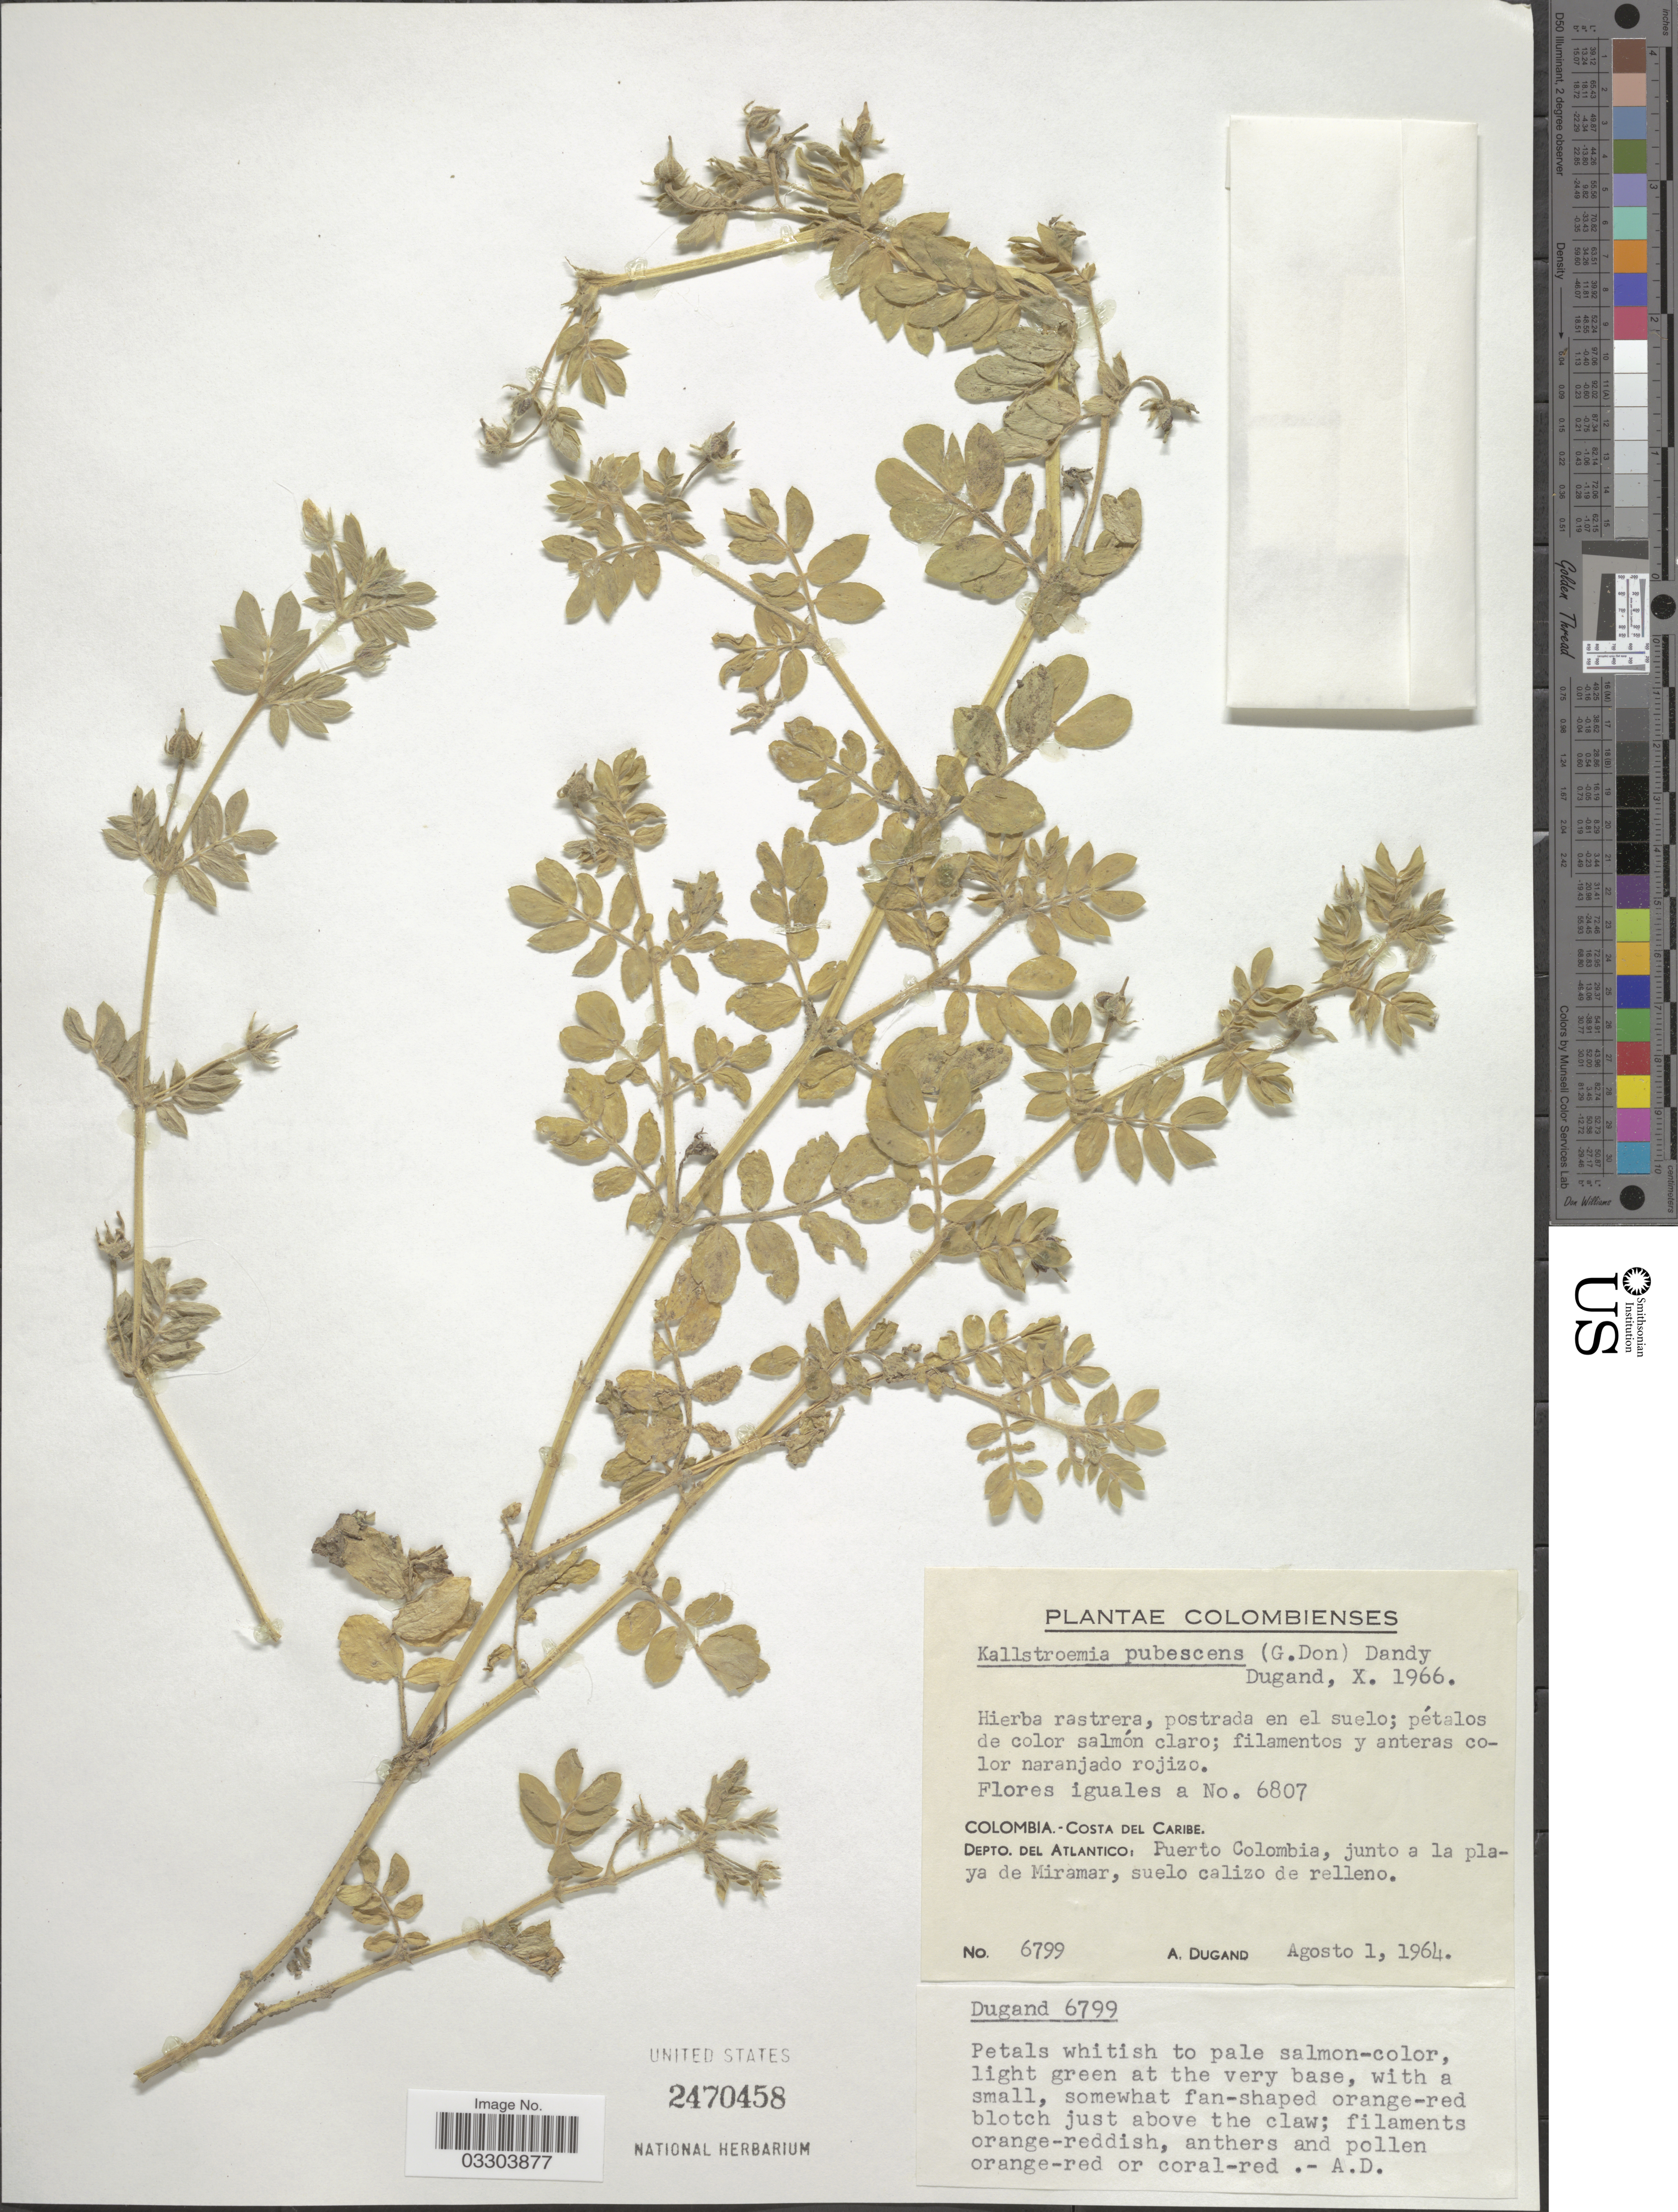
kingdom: Plantae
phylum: Tracheophyta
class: Magnoliopsida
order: Zygophyllales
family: Zygophyllaceae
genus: Kallstroemia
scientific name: Kallstroemia maxima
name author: (L.) Hook. & Arn.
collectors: A. Dugand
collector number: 6799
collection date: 1964-08-01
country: Colombia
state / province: Atlántico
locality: Costa del Caribe. Depto. del Atlantico: Puerto Colombia, junto a la playa de Miramar.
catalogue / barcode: US 2470458